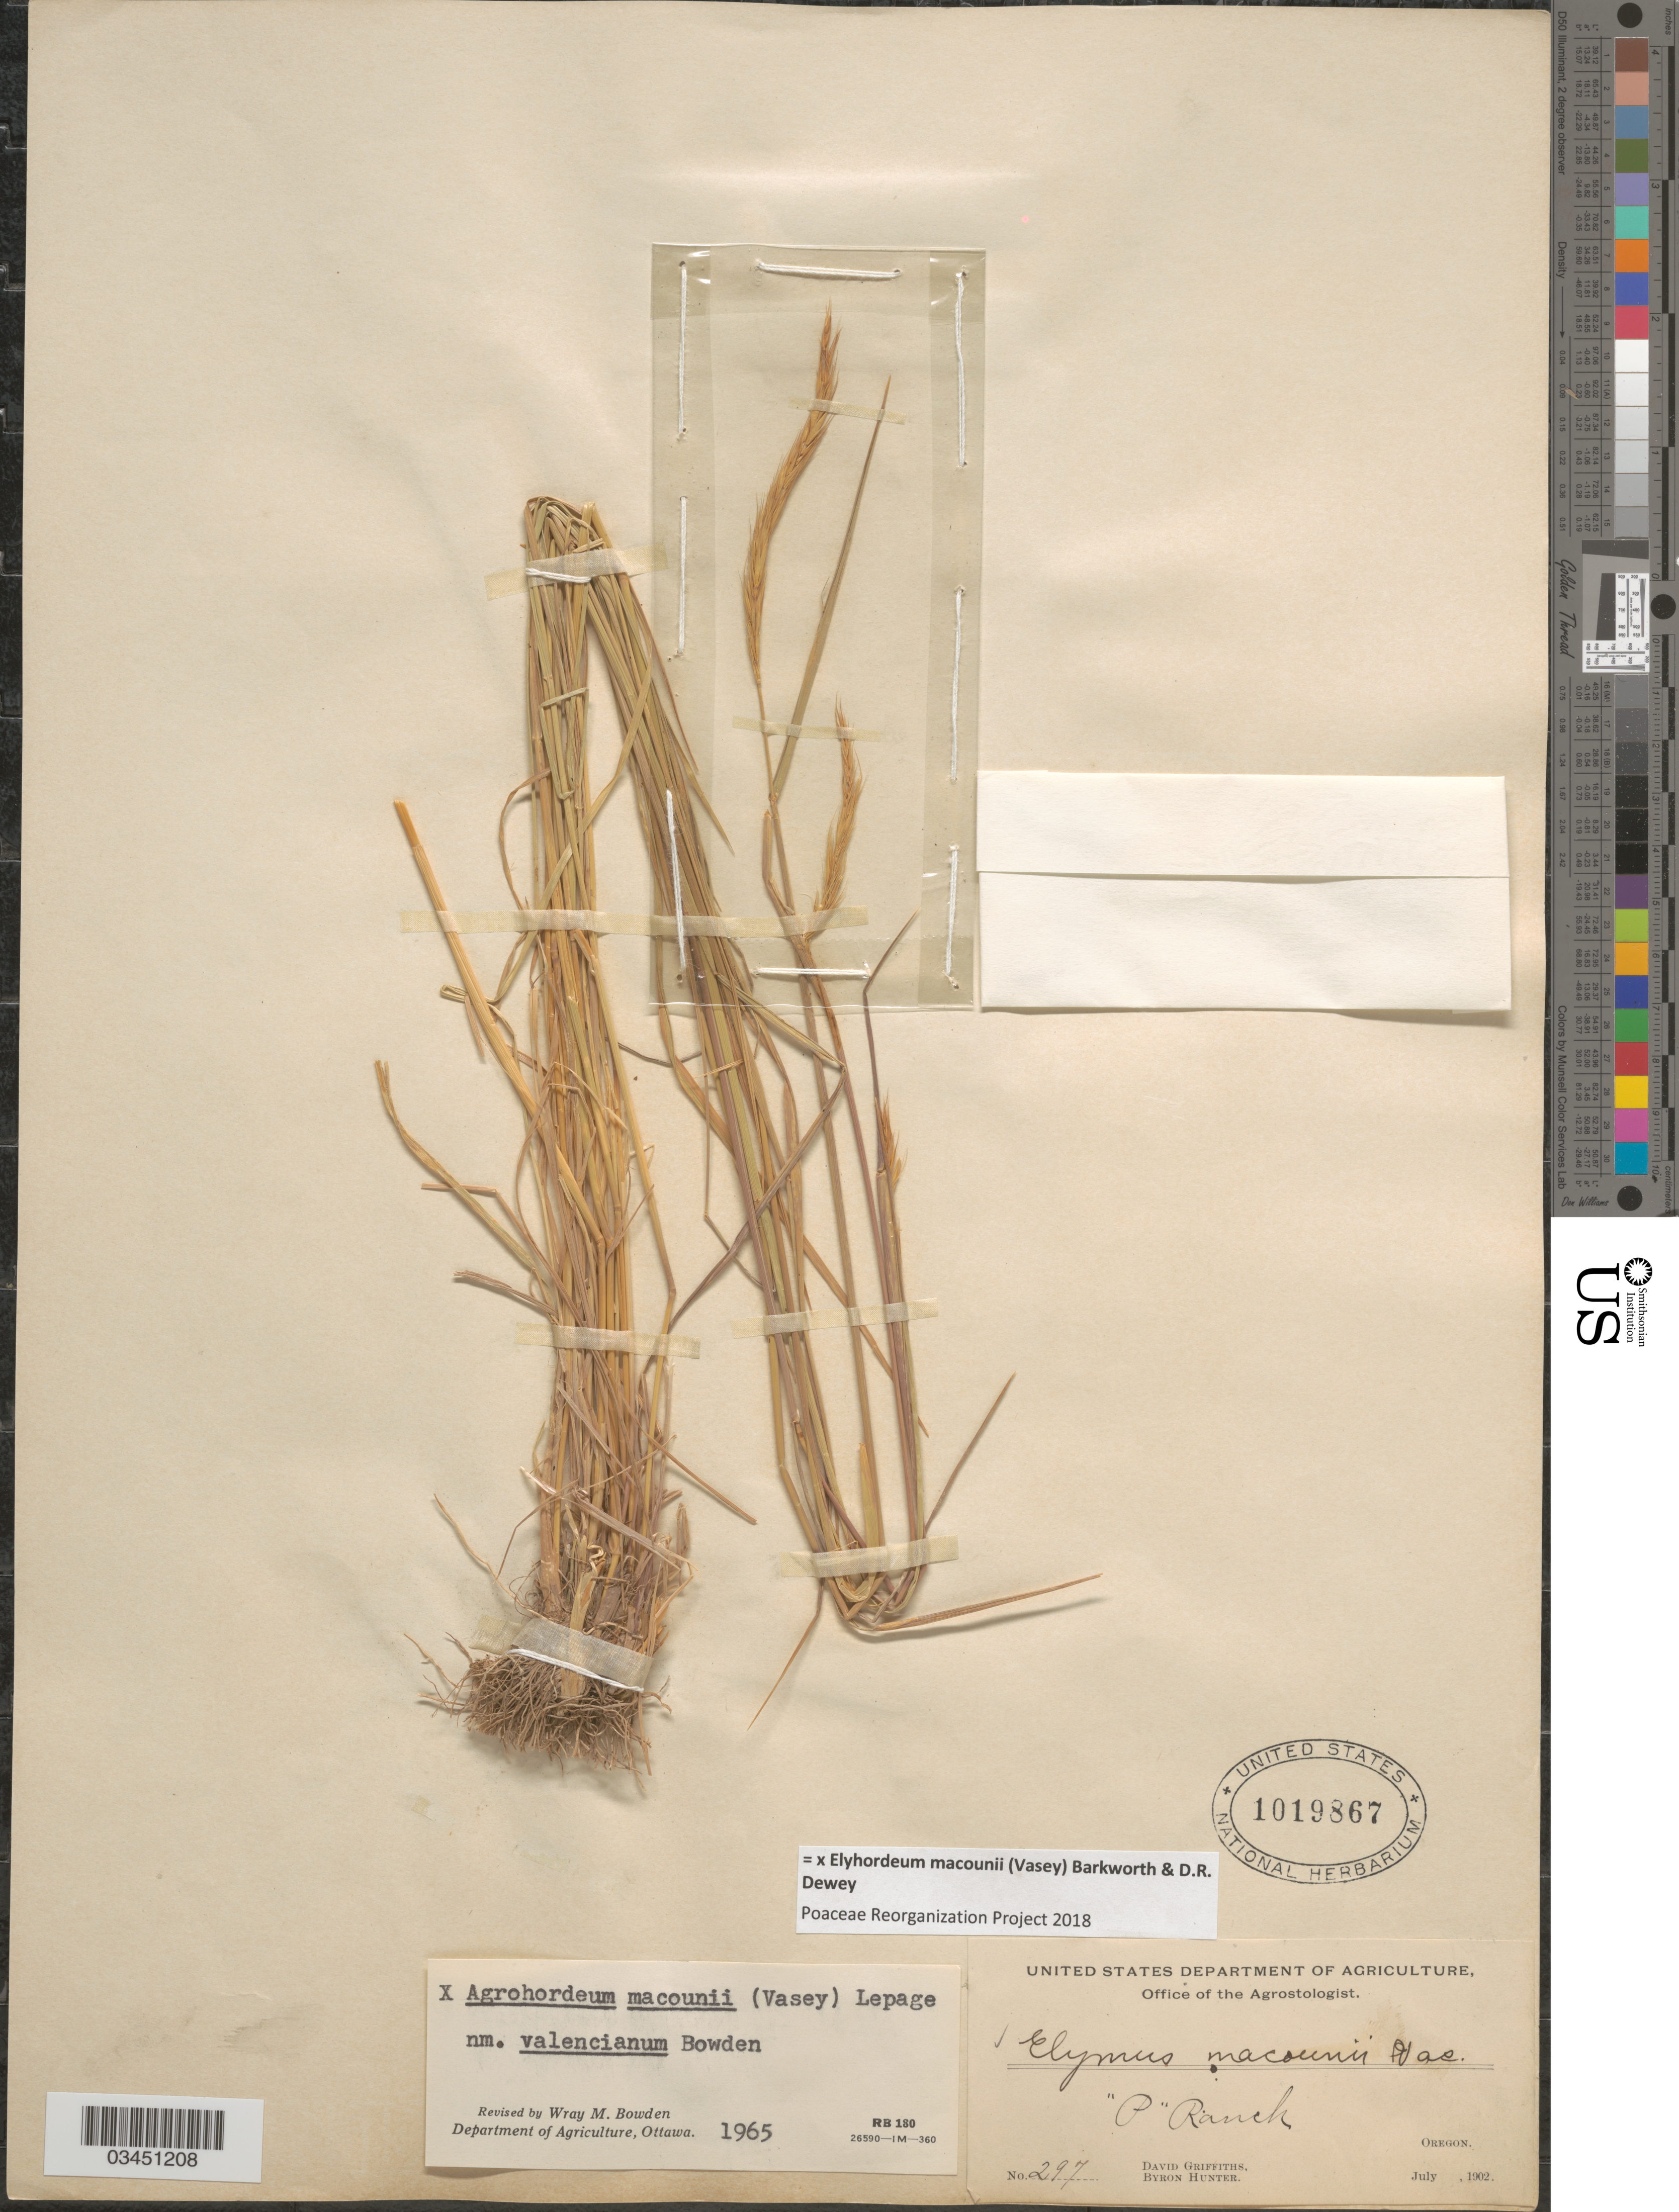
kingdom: Plantae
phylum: Tracheophyta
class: Liliopsida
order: Poales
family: Poaceae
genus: Elyhordeum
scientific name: x Elyhordeum macounii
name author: (Vasey) Barkworth & Dewey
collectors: D. Griffiths & B. Hunter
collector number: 297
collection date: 1902-07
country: United States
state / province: Oregon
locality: P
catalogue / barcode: US 1019867